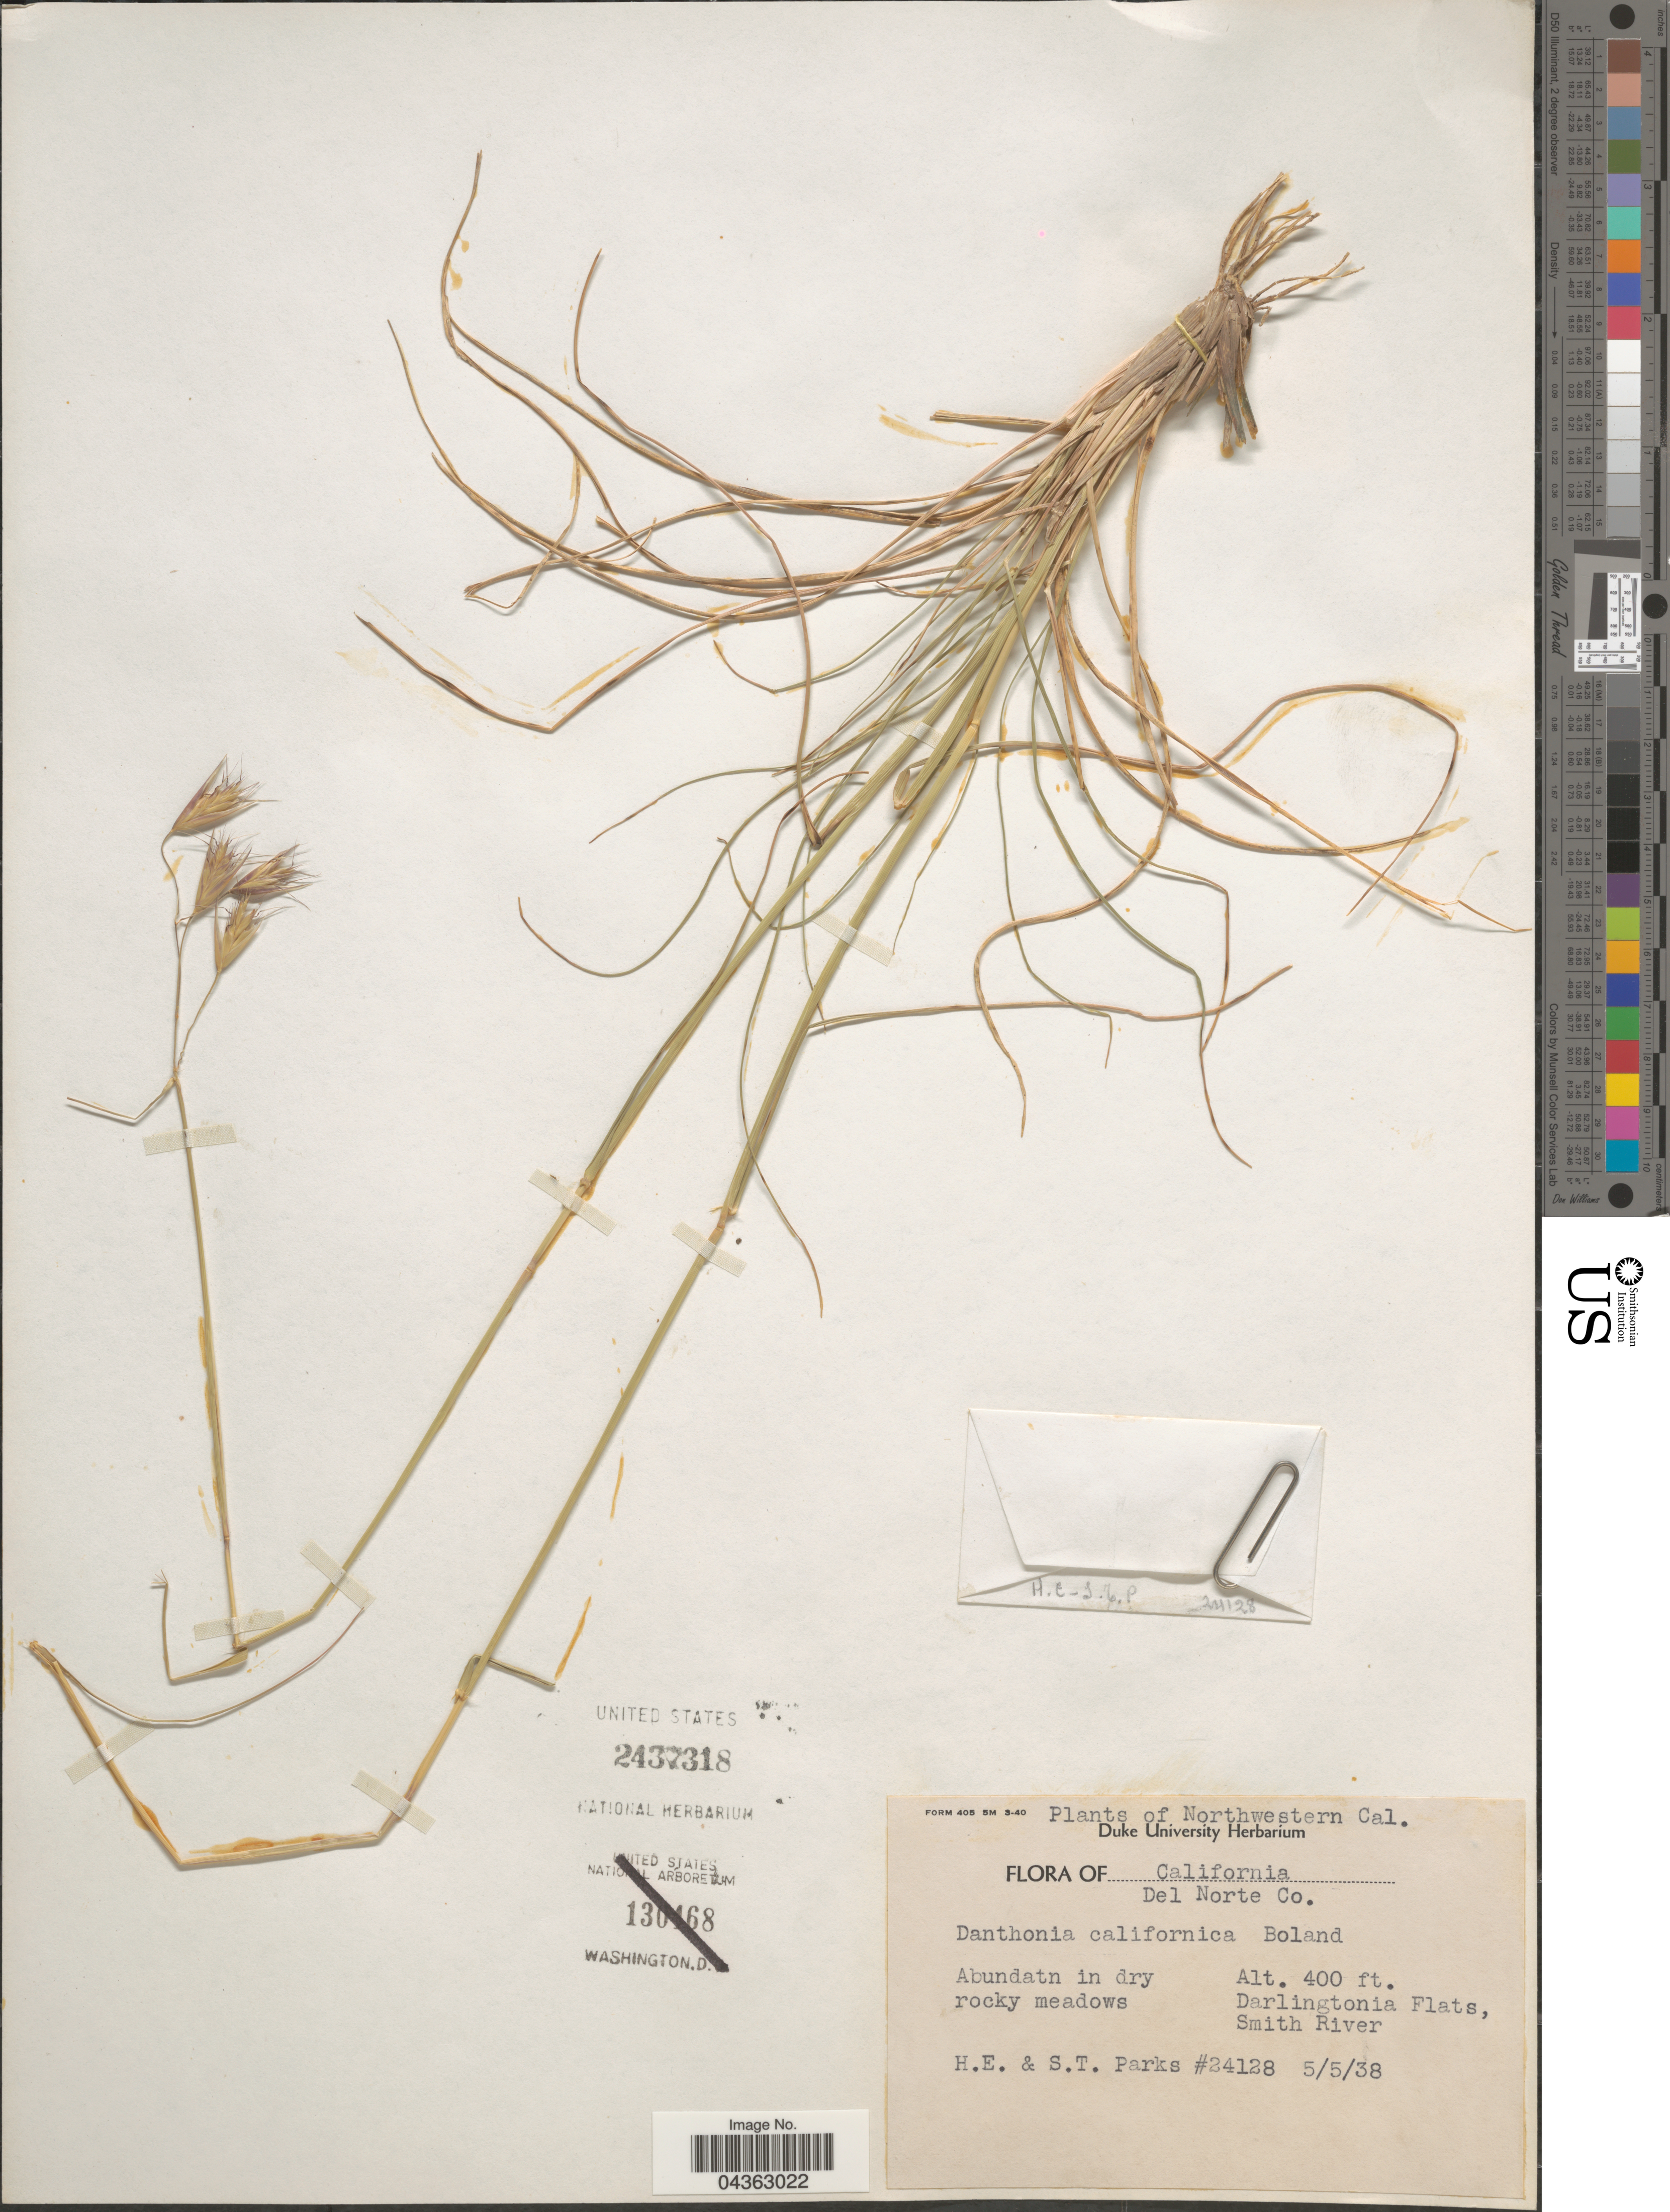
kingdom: Plantae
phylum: Tracheophyta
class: Liliopsida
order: Poales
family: Poaceae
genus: Danthonia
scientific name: Danthonia californica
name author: Bol.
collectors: H. E. Parks & S. Parks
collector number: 24128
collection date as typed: Transcribed d/m/y: 5/5/38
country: United States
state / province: California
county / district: Del Norte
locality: Northwestern Cal. Del Norte Co. Abundatn in dry rocky meadows. Darlingtonia Flats, Smith River.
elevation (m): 122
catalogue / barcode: US 2437318